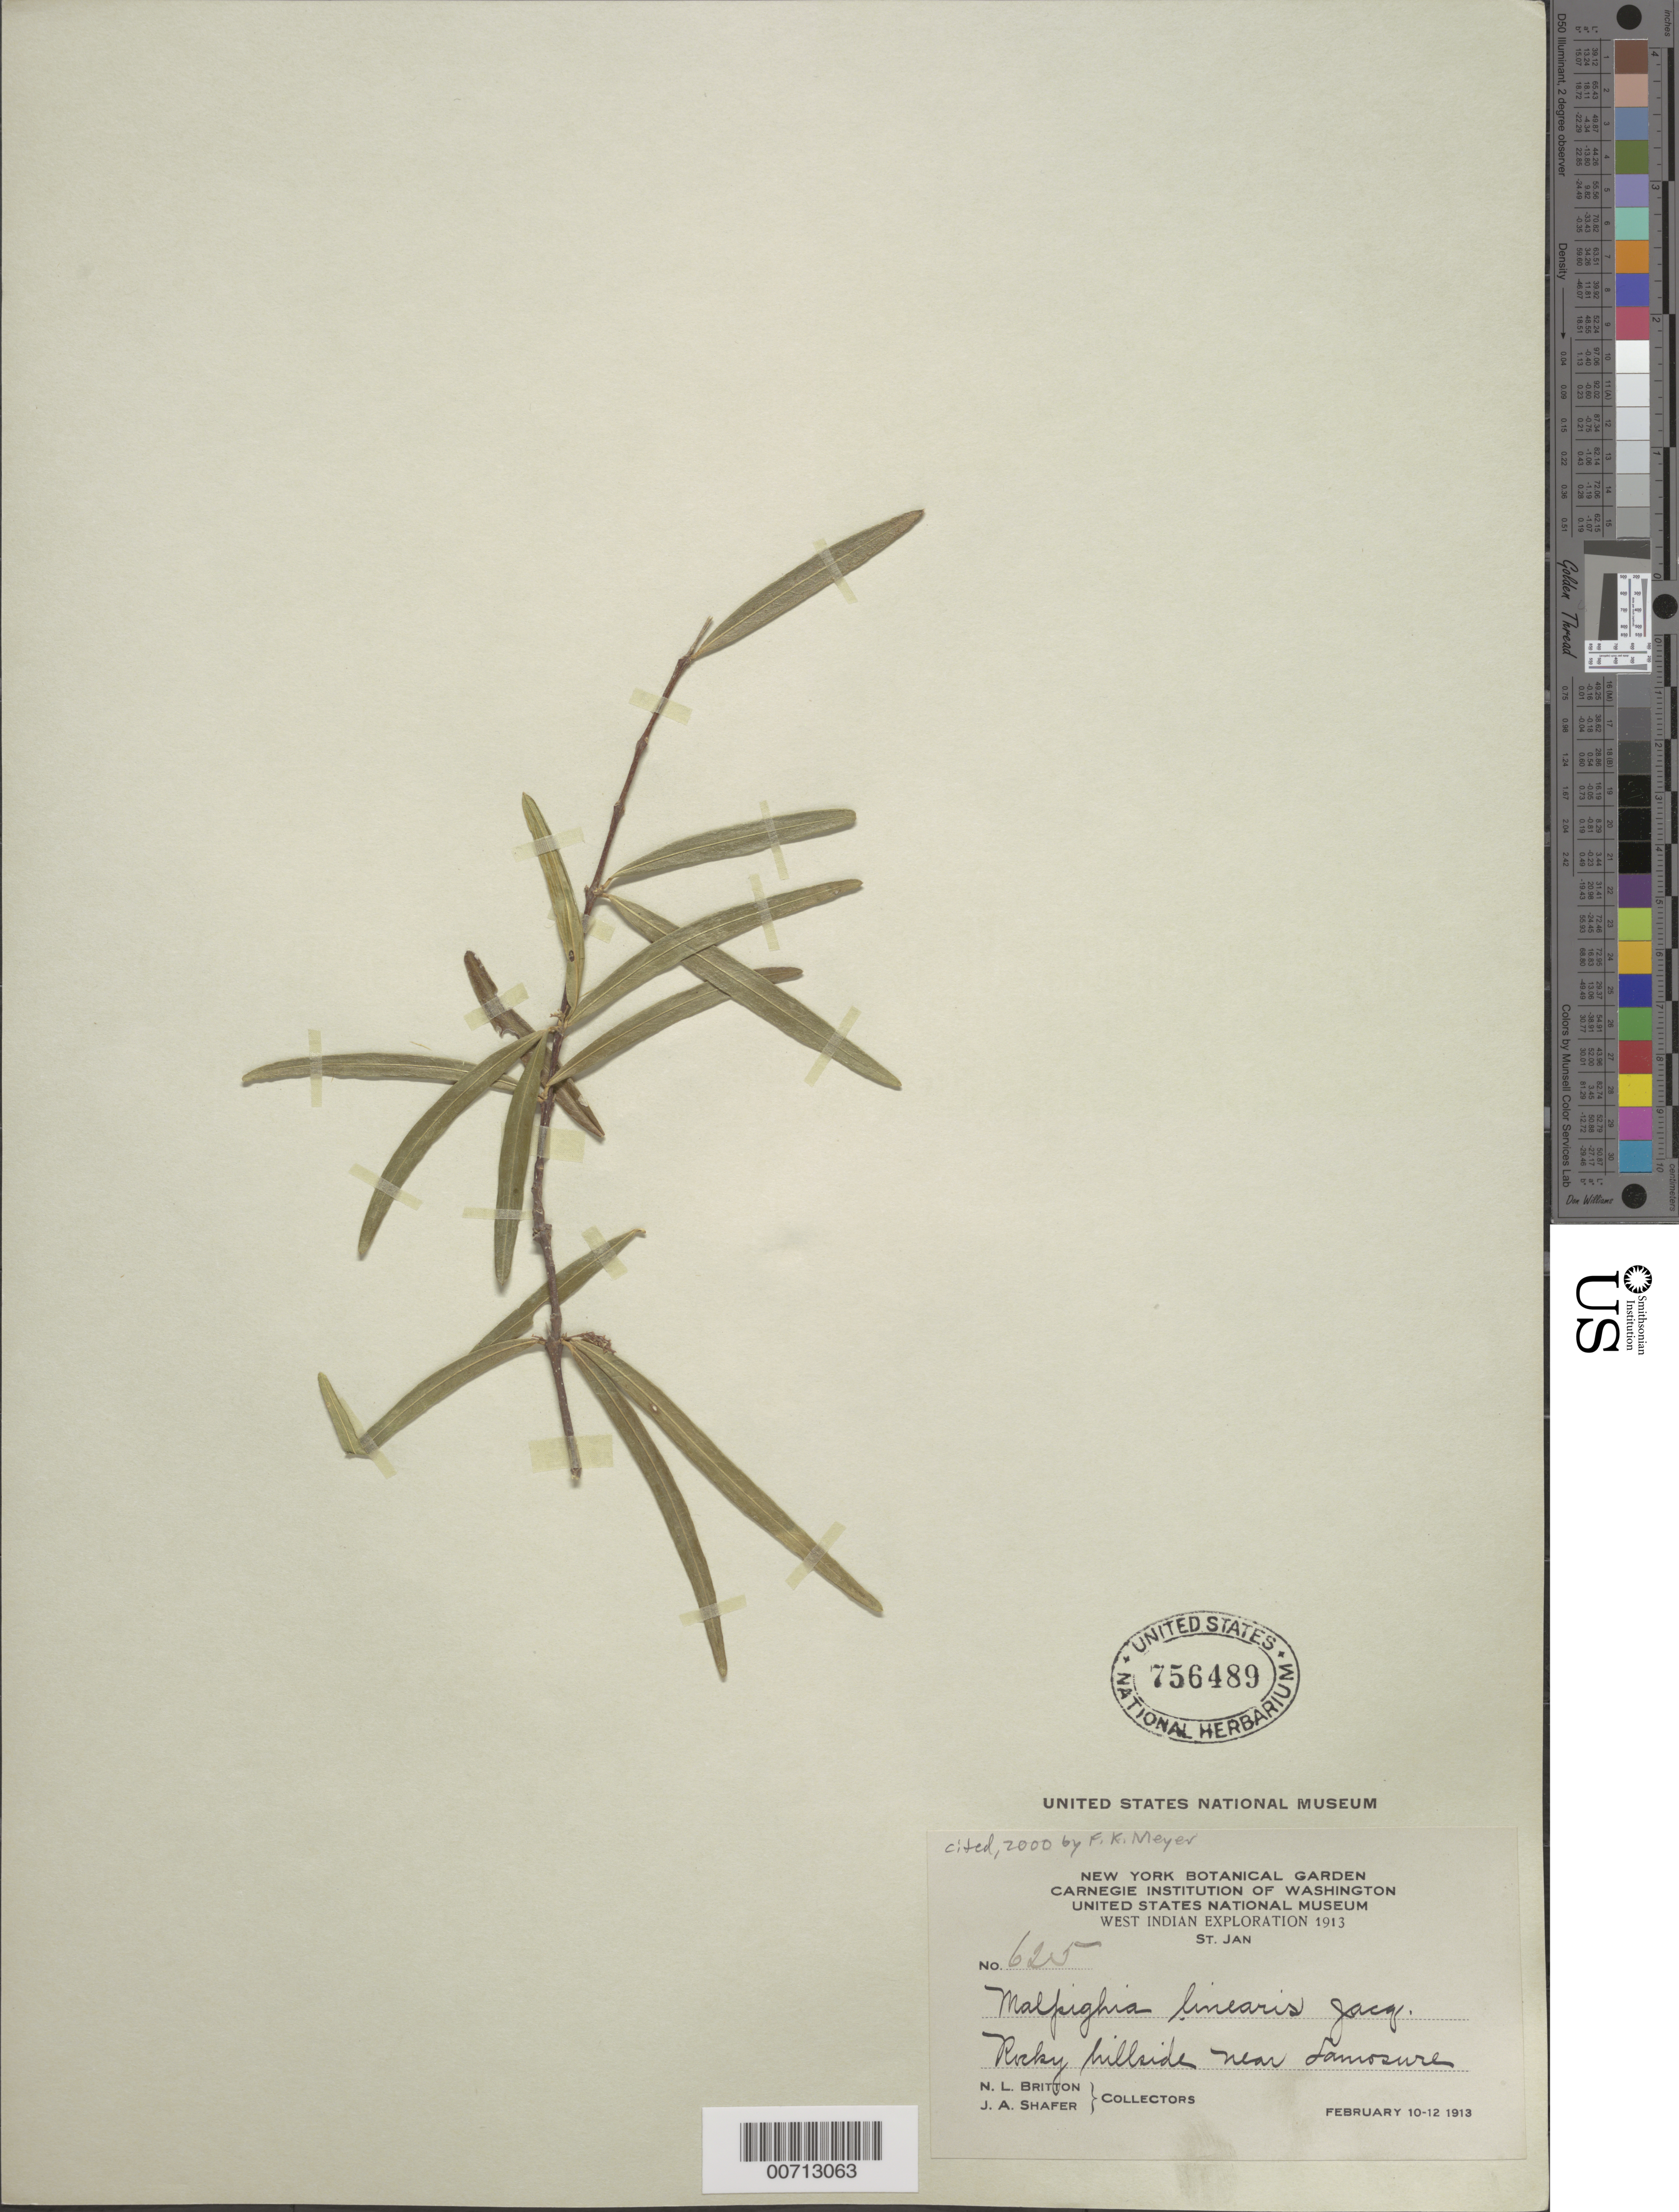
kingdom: Plantae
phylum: Tracheophyta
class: Magnoliopsida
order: Malpighiales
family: Malpighiaceae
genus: Malpighia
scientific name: Malpighia linearis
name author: Jacq.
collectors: N. Britton & J. A. Shafer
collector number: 625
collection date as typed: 10 Feb 1913 to 12 Feb 1913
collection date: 1913-02-10/1913-02-12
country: U.S. Virgin Islands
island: St. John Island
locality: Lamosure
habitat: Rocky hillside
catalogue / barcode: US 756489